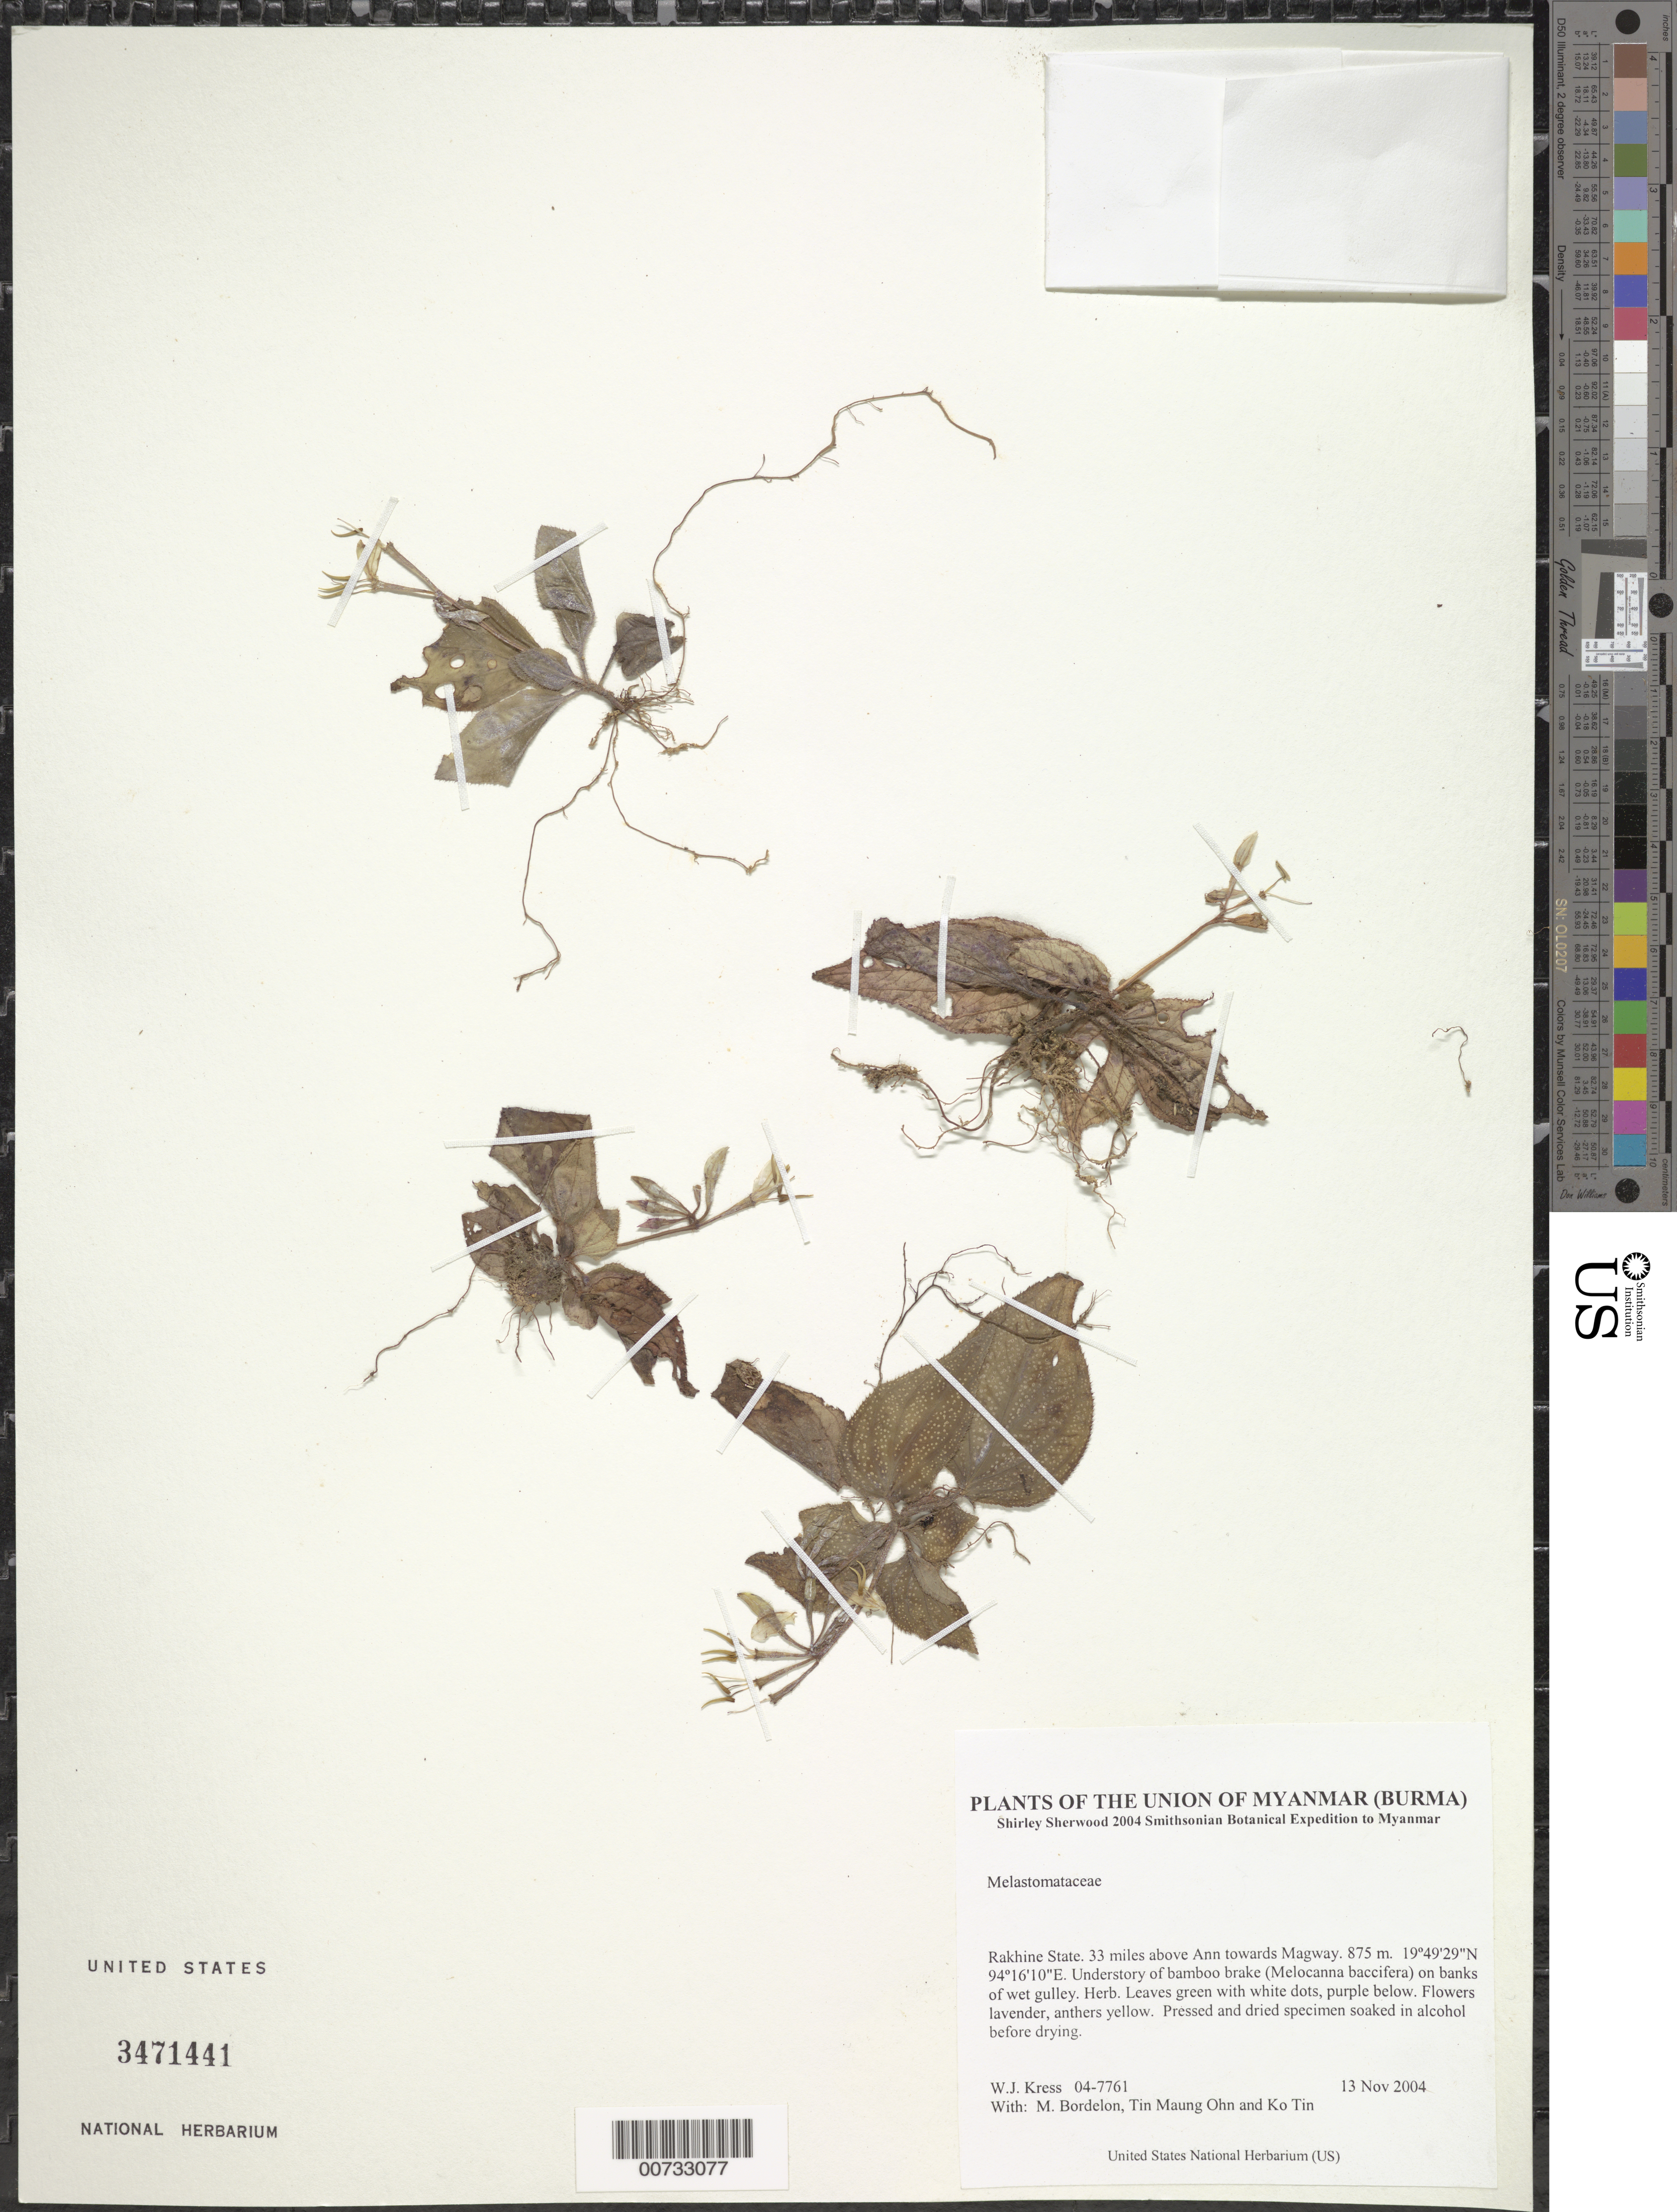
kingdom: Plantae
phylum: Tracheophyta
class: Magnoliopsida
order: Myrtales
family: Melastomataceae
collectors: W. J. Kress, M. Bordelon, Tin Maung Ohn & Ko Tin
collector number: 04-7761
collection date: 2004-11-13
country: Myanmar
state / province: Rakhine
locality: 33 miles above Ann towards Magway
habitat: Understory of bamboo brake (Melocanna baccifera) on banks of wet gulley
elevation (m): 875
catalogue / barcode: US 3471441